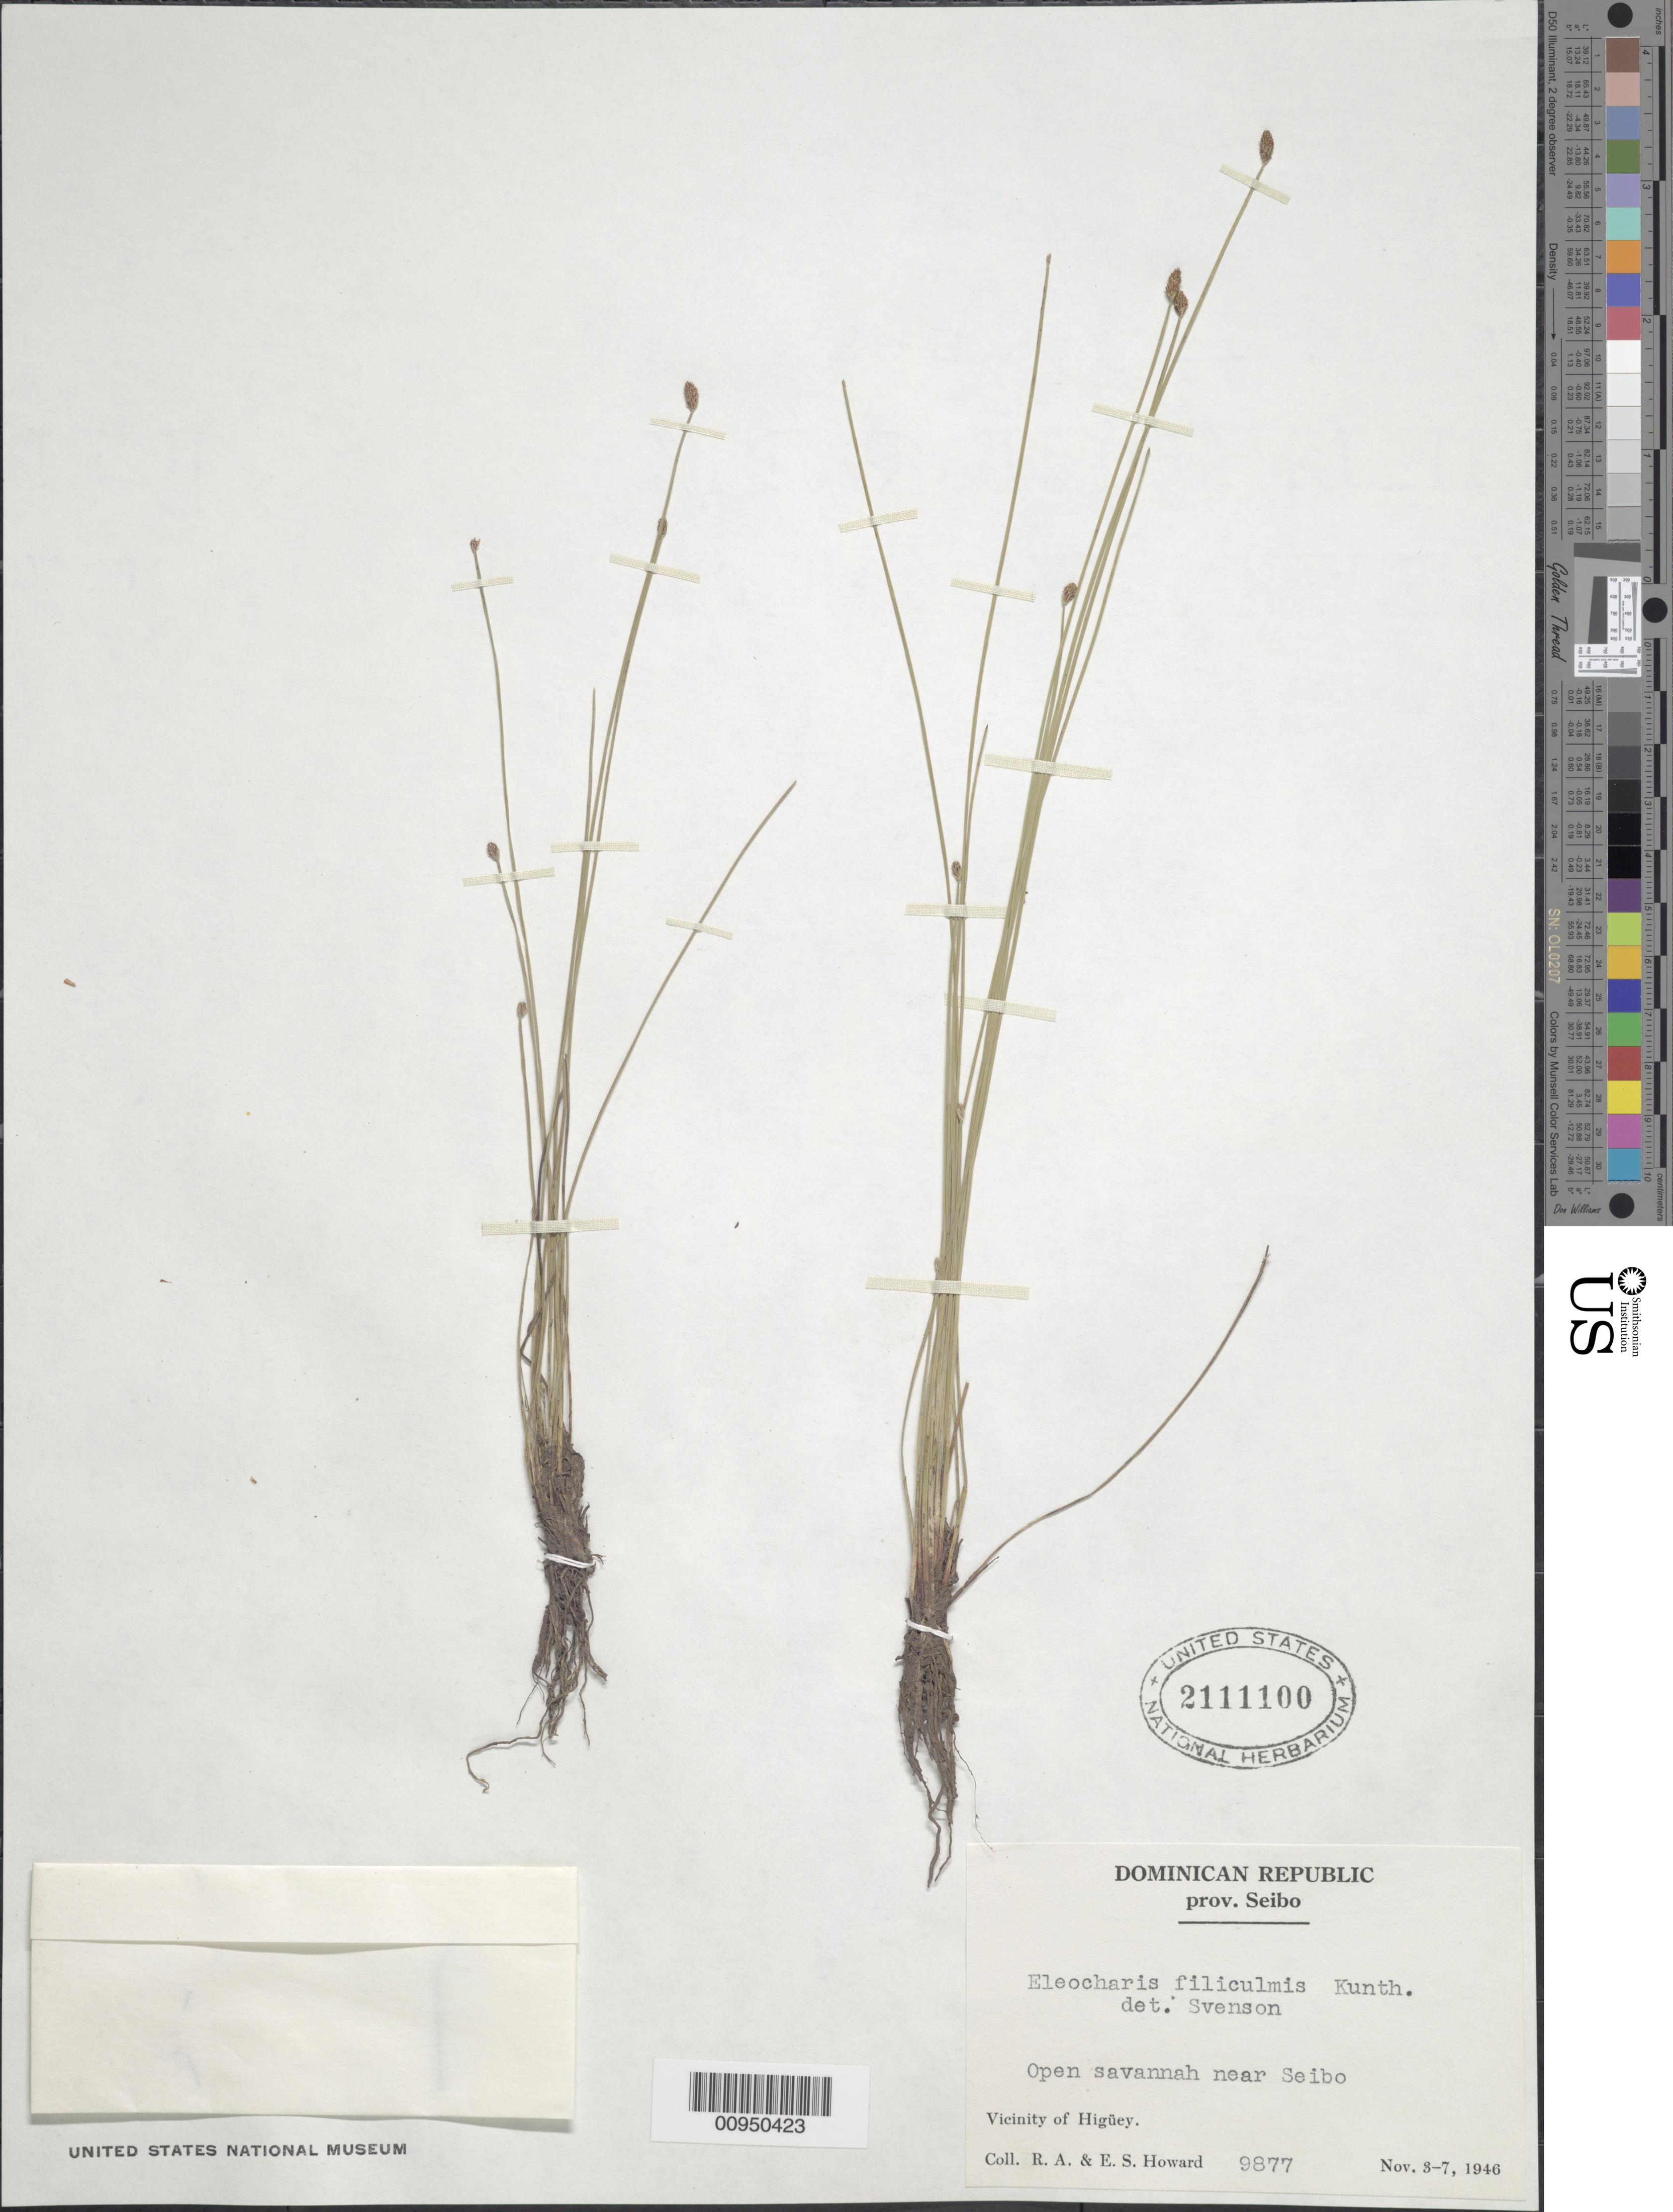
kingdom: Plantae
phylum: Tracheophyta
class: Liliopsida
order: Poales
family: Cyperaceae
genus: Eleocharis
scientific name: Eleocharis filiculmis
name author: Kunth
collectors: R. A. Howard & E. S. Howard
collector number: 9877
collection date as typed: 03 Nov 1946 to 07 Nov 1946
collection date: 1946-11-03/1946-11-07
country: Dominican Republic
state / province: El Seibo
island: Hispaniola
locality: Vicinity of Higüey, savannah near Seibo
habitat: open savannah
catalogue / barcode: US 2111100